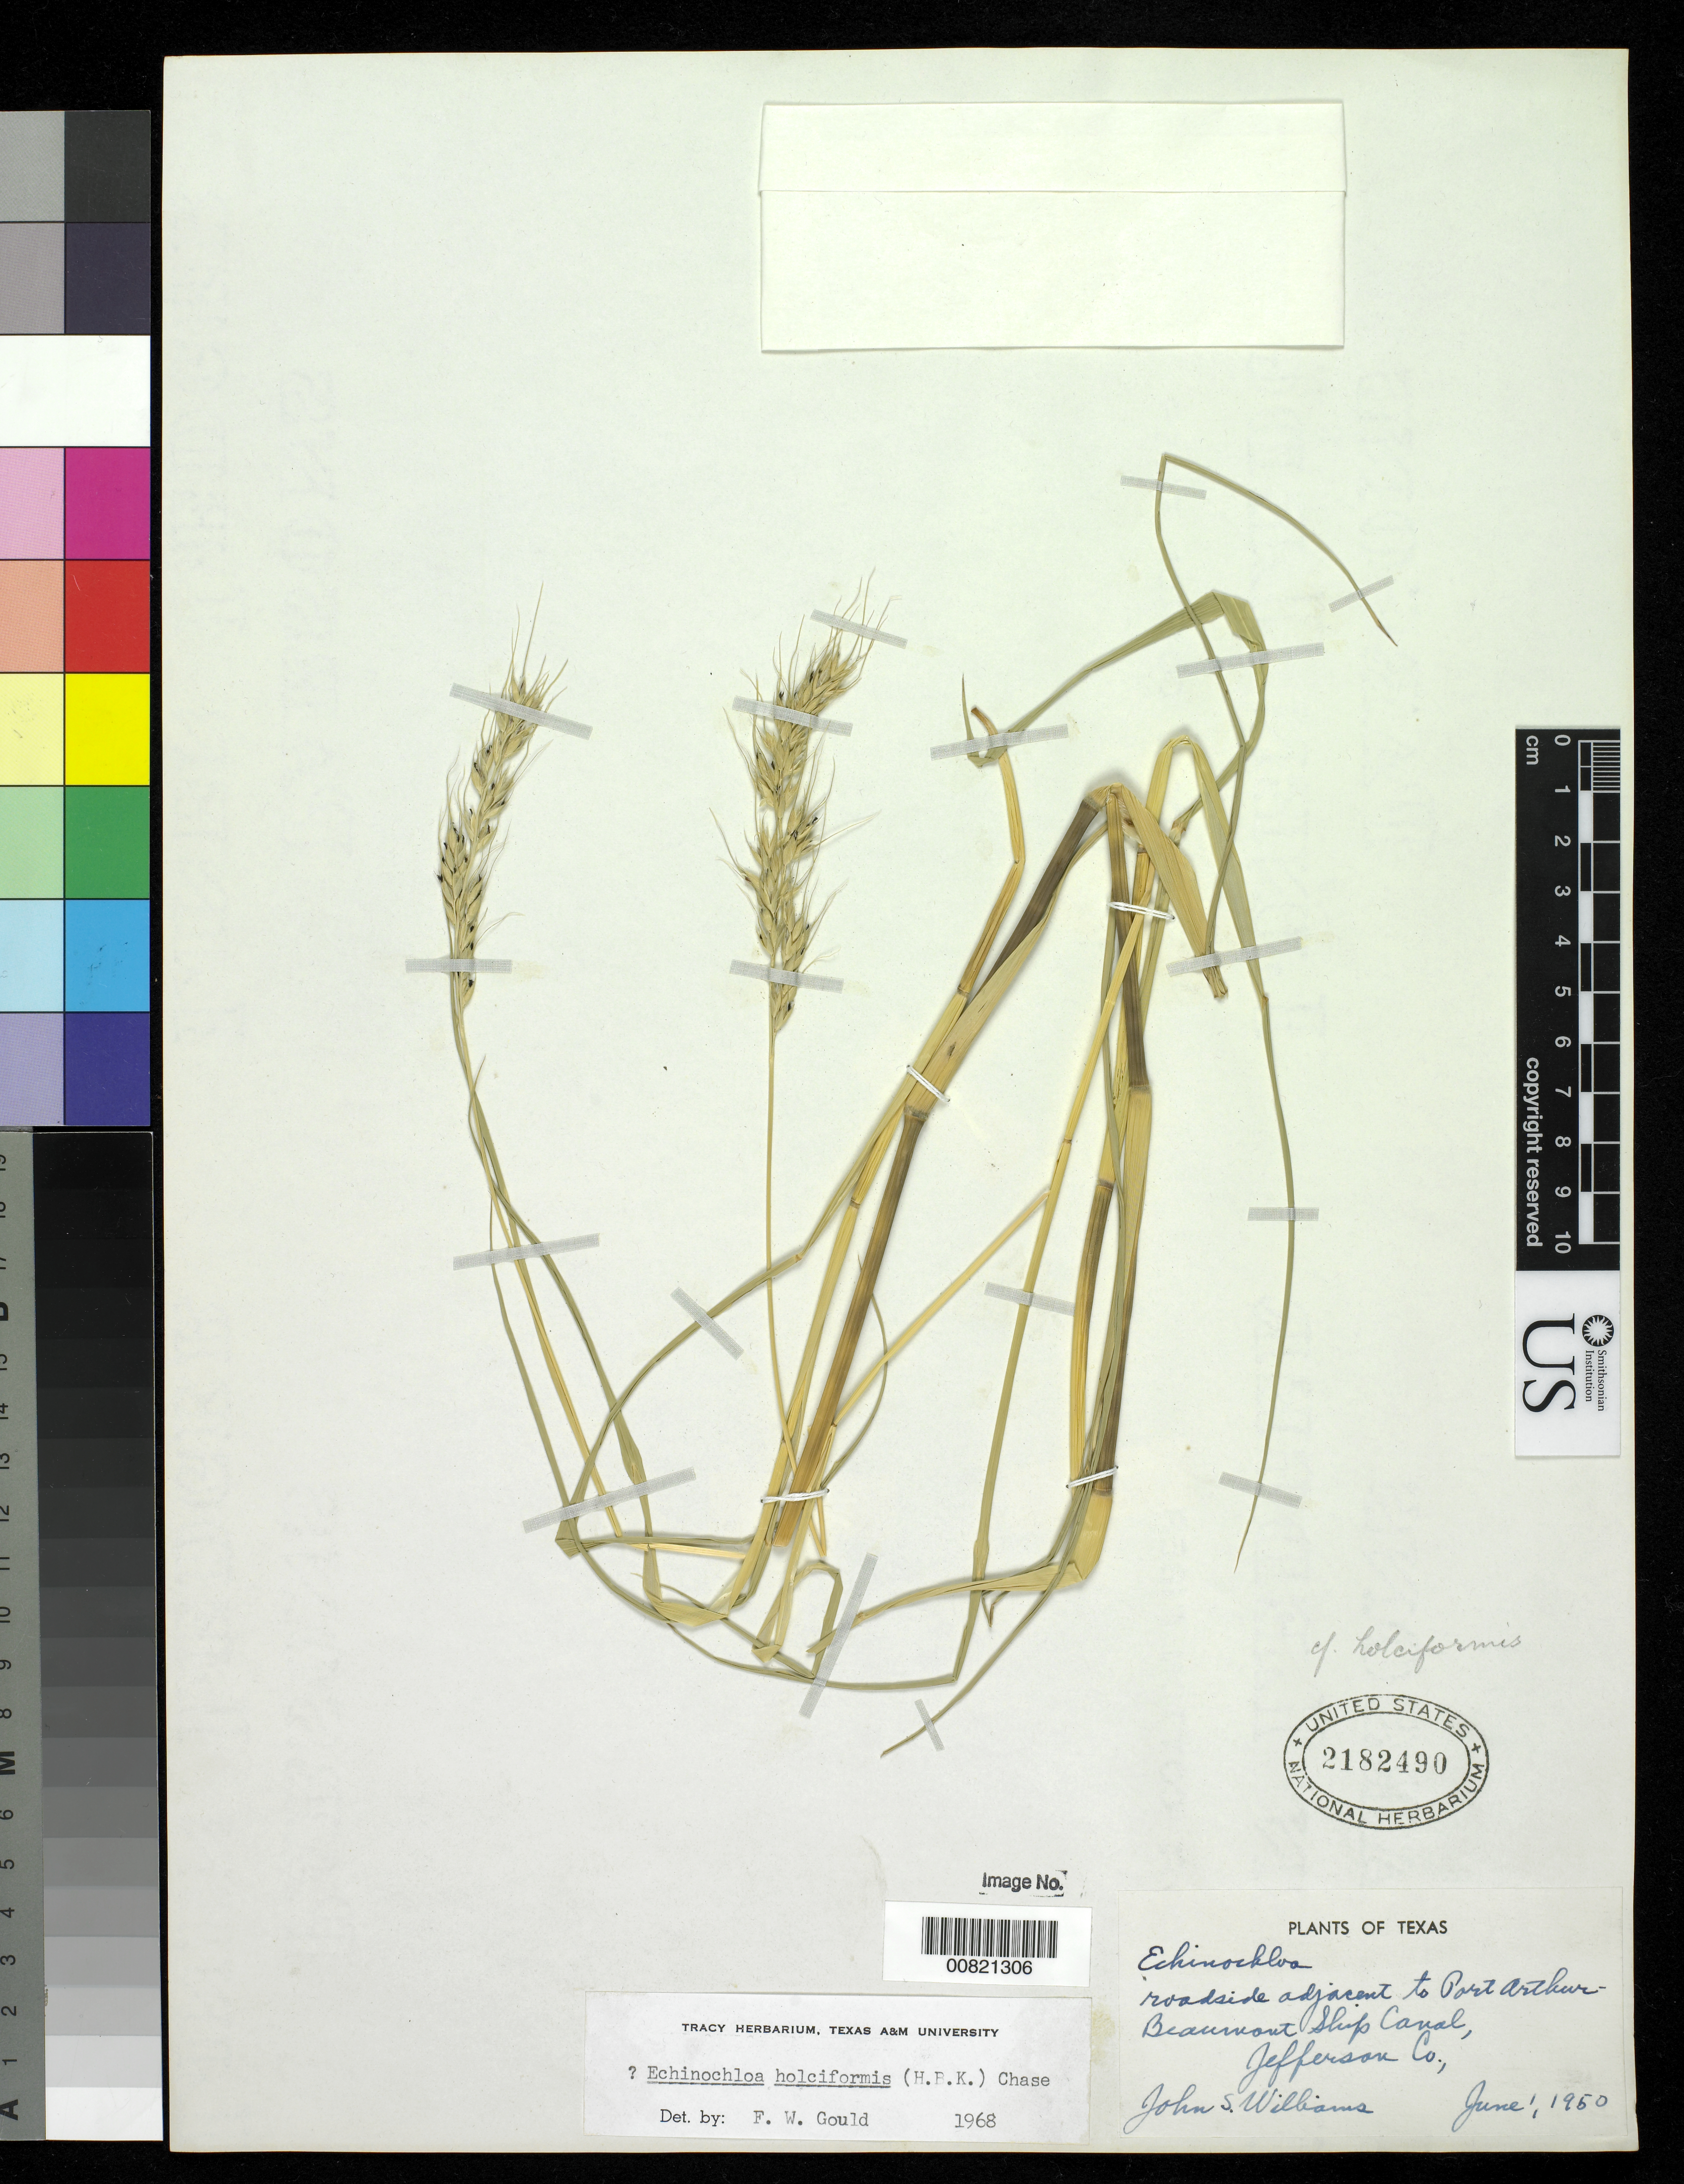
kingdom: Plantae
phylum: Tracheophyta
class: Liliopsida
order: Poales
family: Poaceae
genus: Echinochloa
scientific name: Echinochloa holciformis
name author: (Kunth) Chase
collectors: J. S. Williams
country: United States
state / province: Texas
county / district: Jefferson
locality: Adjacent to Port Arthur Beaumont Ship Canal.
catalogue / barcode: US 2182490